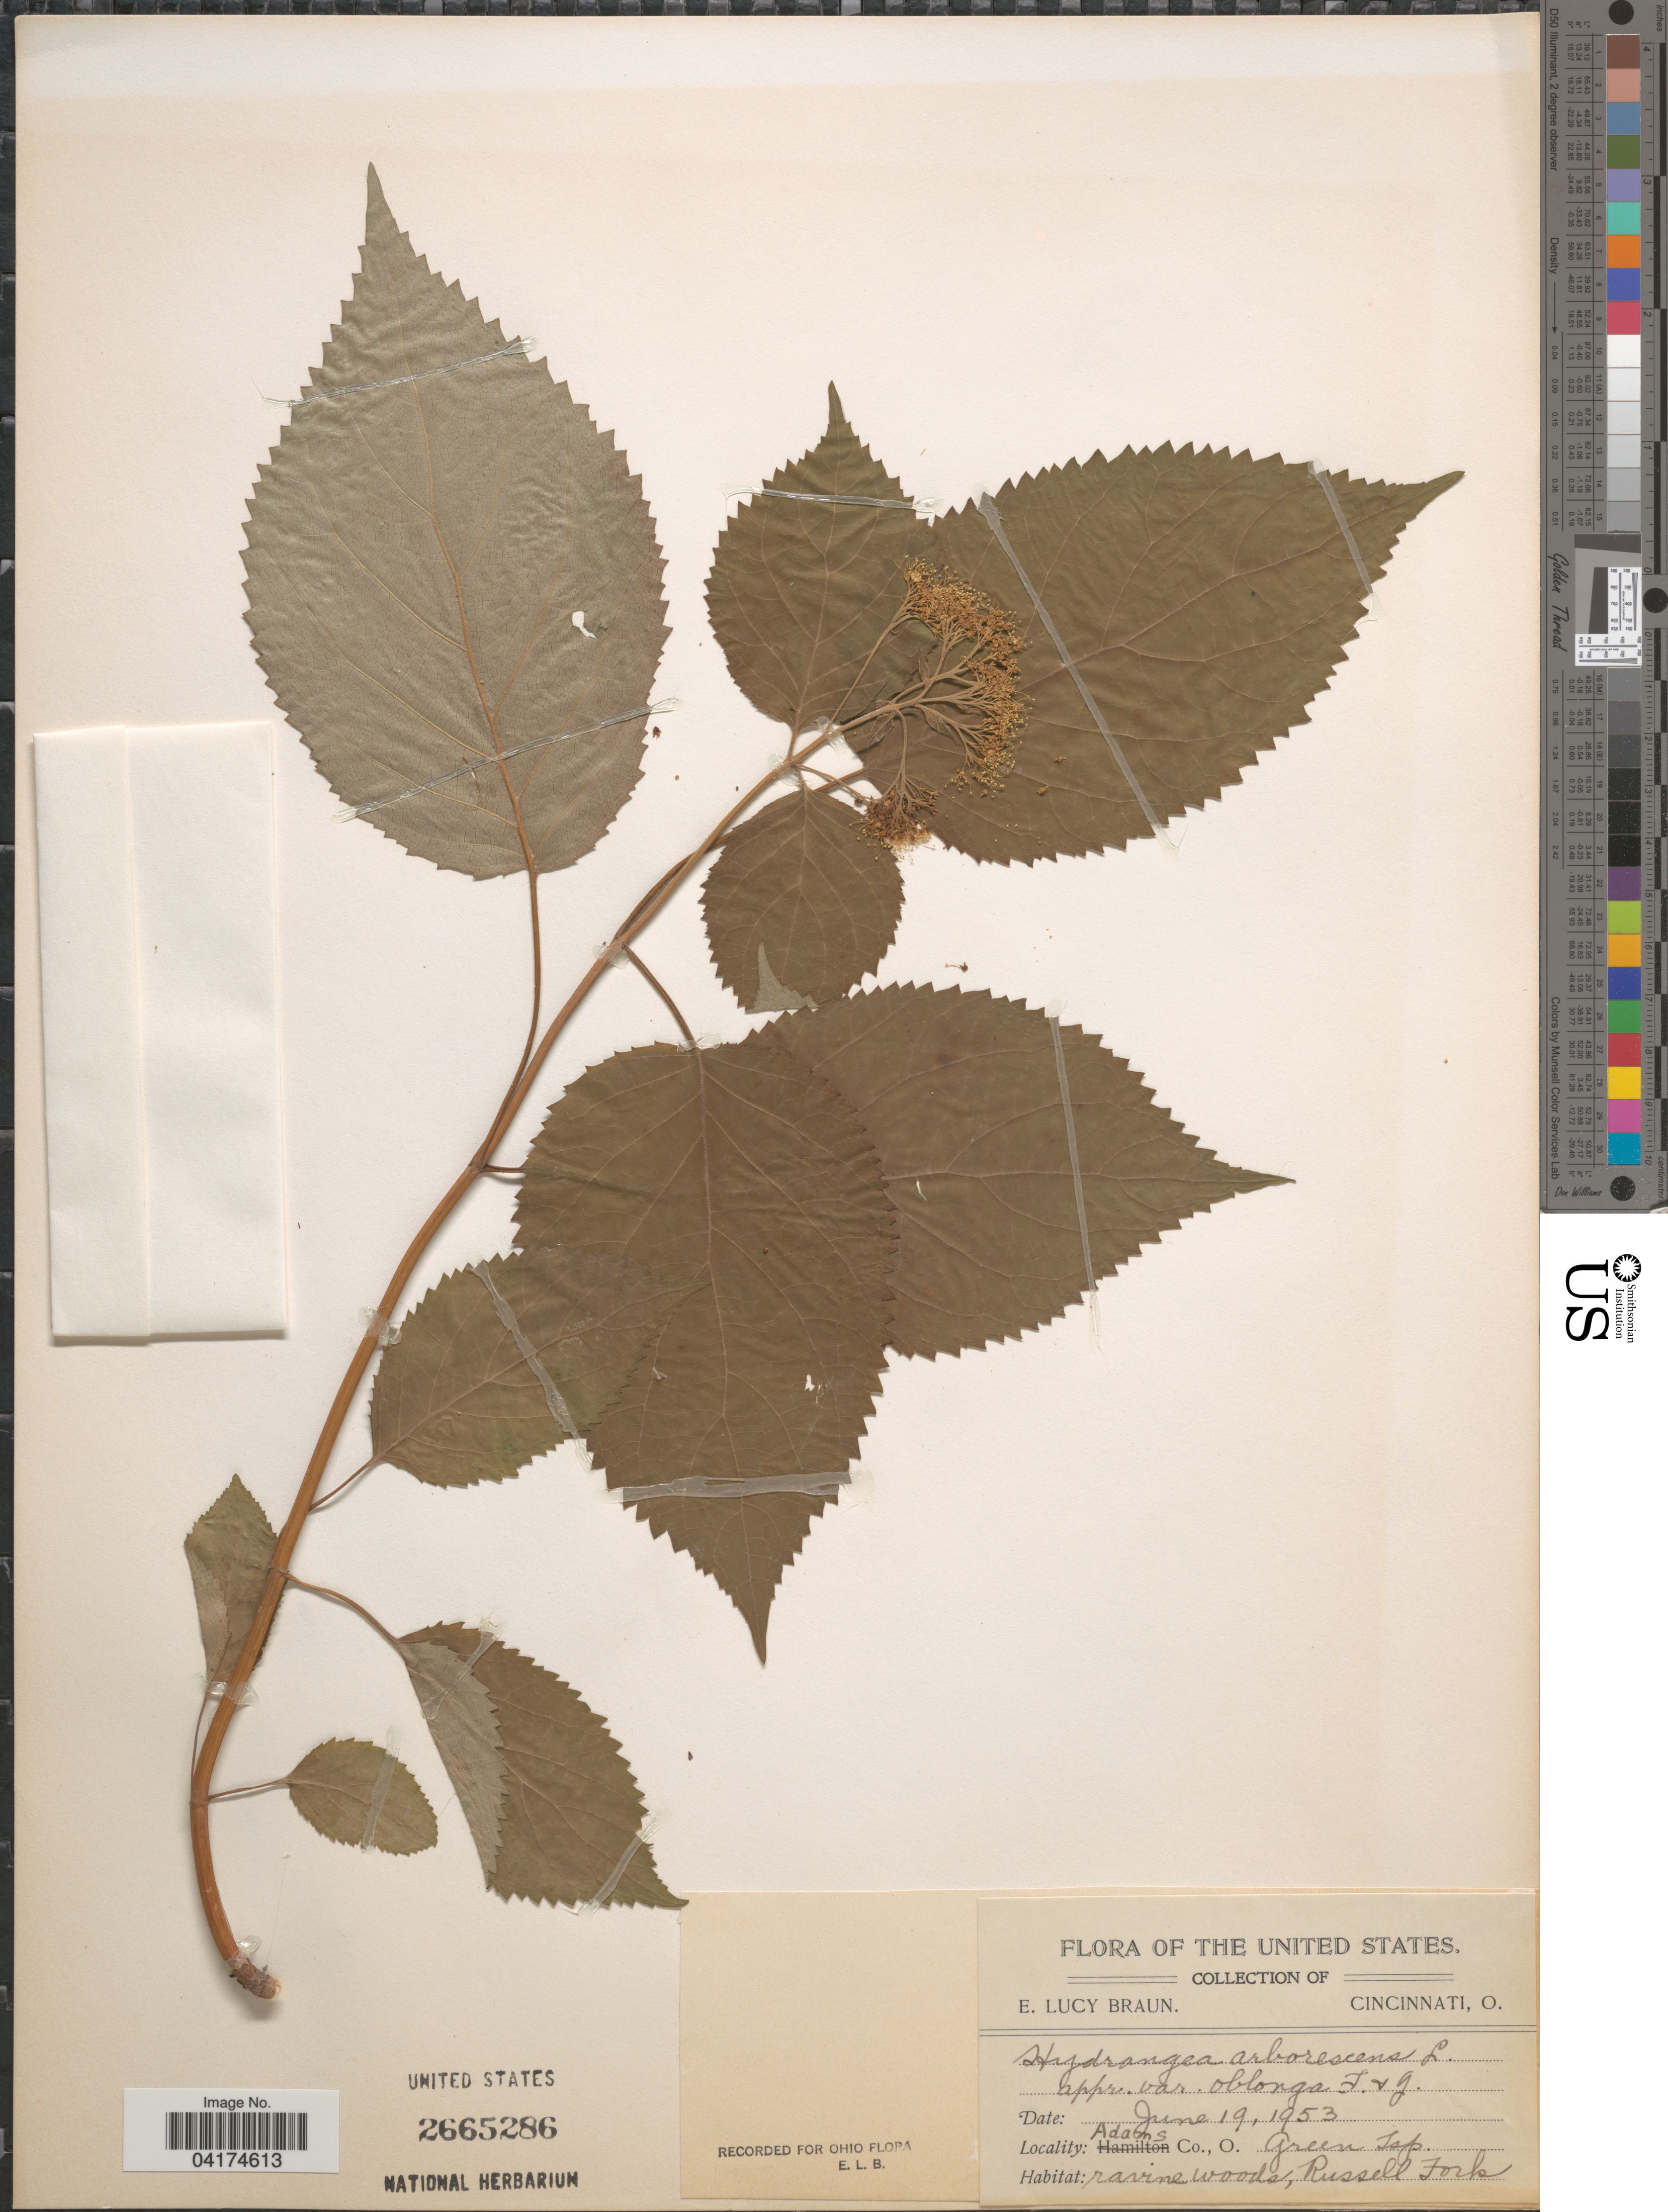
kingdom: Plantae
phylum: Tracheophyta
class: Magnoliopsida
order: Cornales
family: Hydrangeaceae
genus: Hydrangea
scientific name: Hydrangea arborescens var. oblonga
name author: L.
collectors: E. L. Braun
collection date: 1953-06-19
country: United States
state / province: Ohio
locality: Adams Co. Green Isls. Russell Forks.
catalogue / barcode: US 2665286